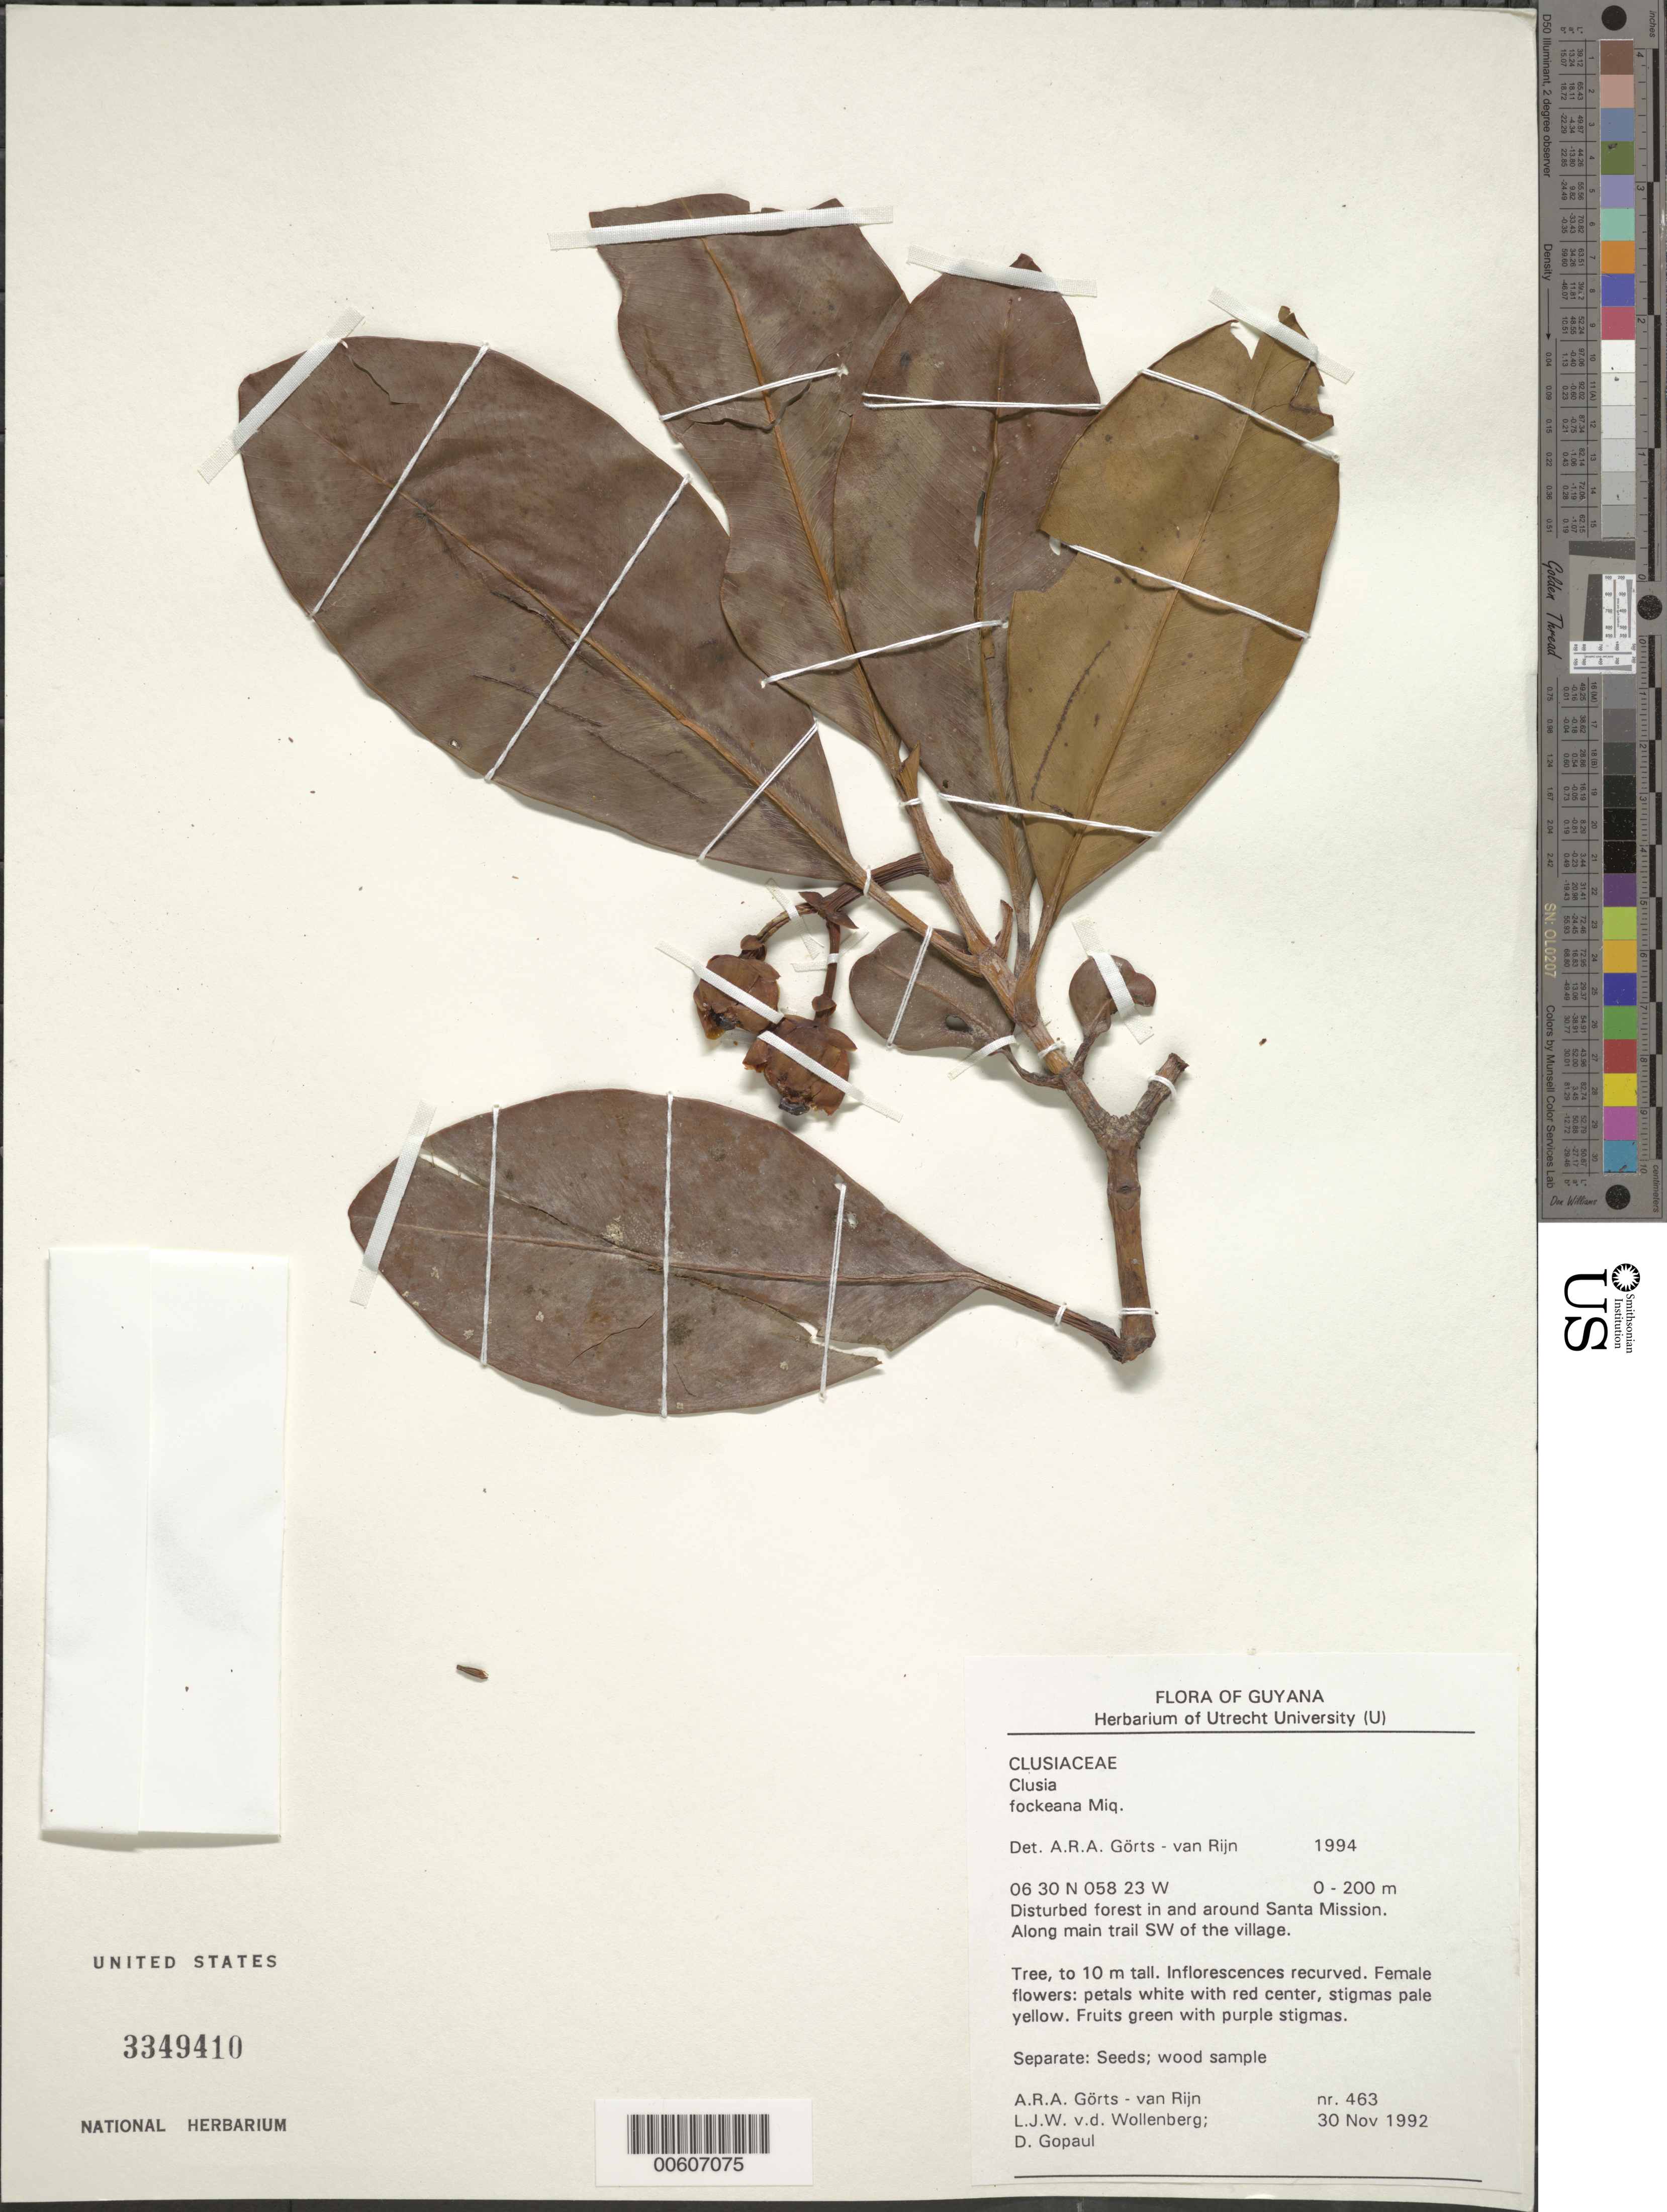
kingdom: Plantae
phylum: Tracheophyta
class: Magnoliopsida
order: Malpighiales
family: Clusiaceae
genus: Clusia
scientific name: Clusia fockeana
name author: Miq.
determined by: Görts-van Rijn, A. R. A.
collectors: A. .R. A. Görts-van Rijn, L. van der Wollenberg & D. Gopaul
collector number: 463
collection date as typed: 30-Nov-92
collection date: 1992-11-30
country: Guyana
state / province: Demerara-Mahaica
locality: Santa Mission, near. Along main trail SW of the village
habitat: Disturbed forest in and around Mission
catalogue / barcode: US 3349410